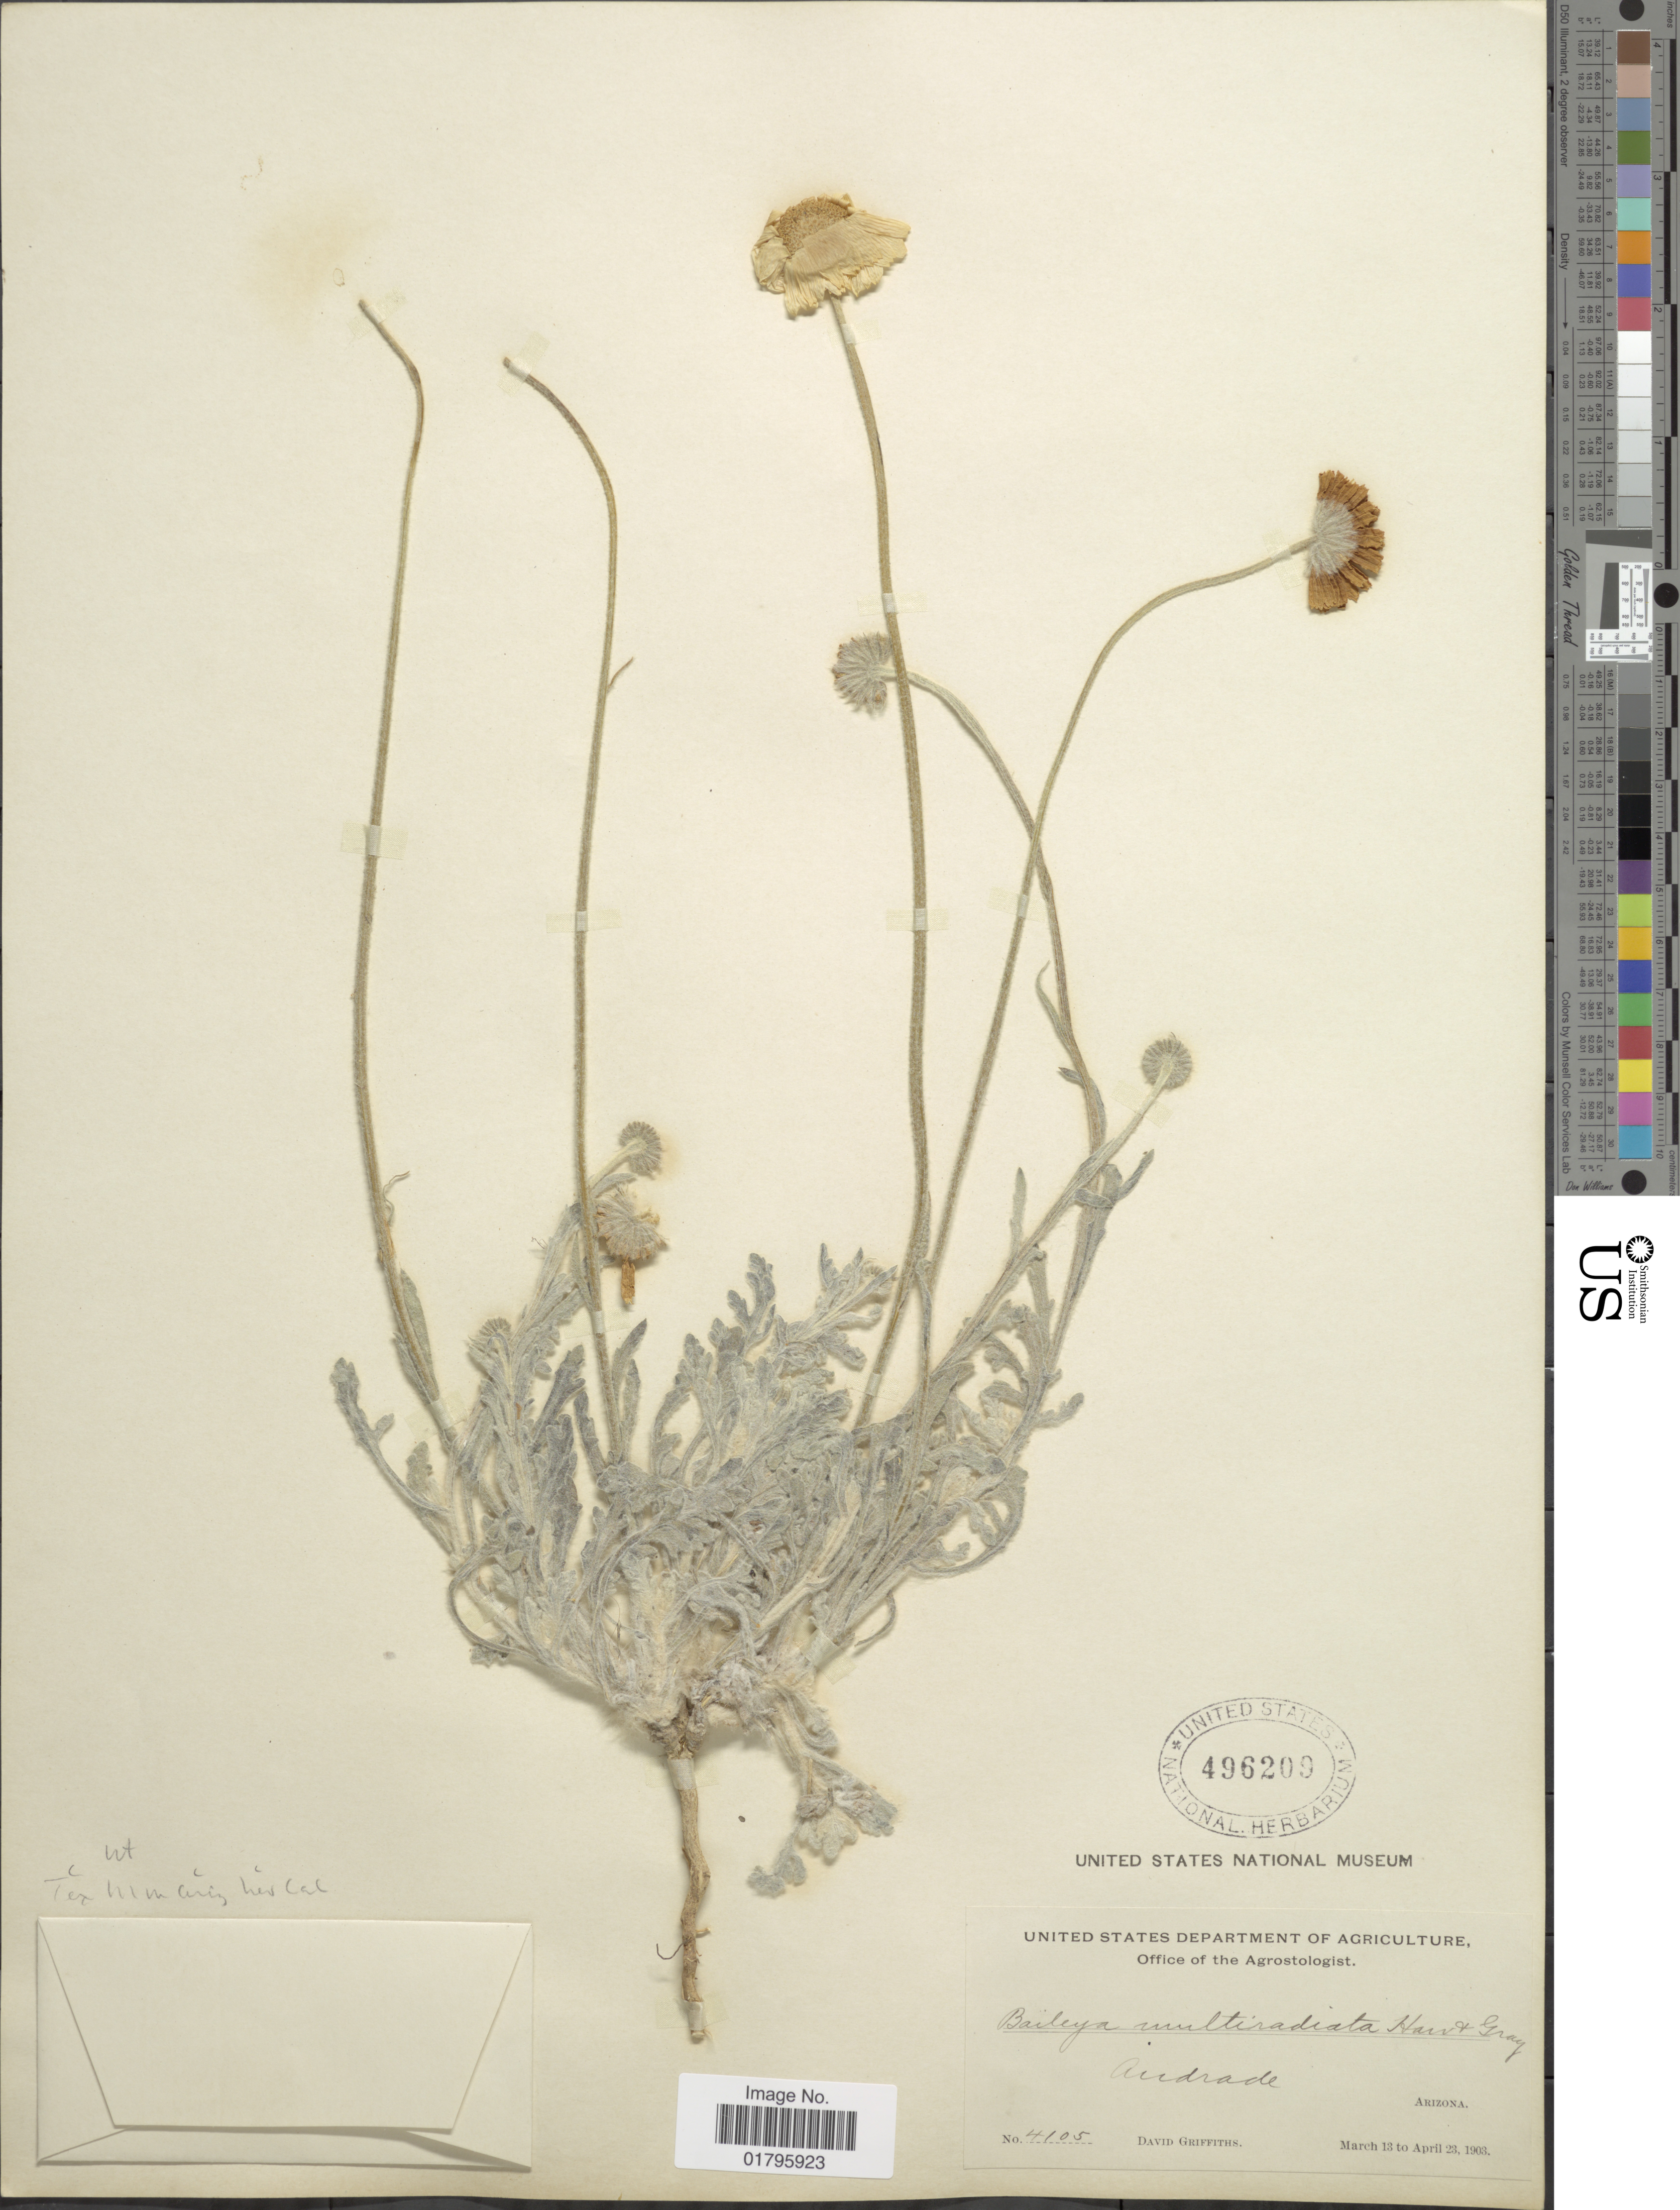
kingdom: Plantae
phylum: Tracheophyta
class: Magnoliopsida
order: Asterales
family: Asteraceae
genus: Baileya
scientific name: Baileya multiradiata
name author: Harv. & A. Gray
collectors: D. Griffiths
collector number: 4105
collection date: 1903-03-13/1903-04-23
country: United States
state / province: Arizona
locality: Audrade,Arizona.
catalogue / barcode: US 496209